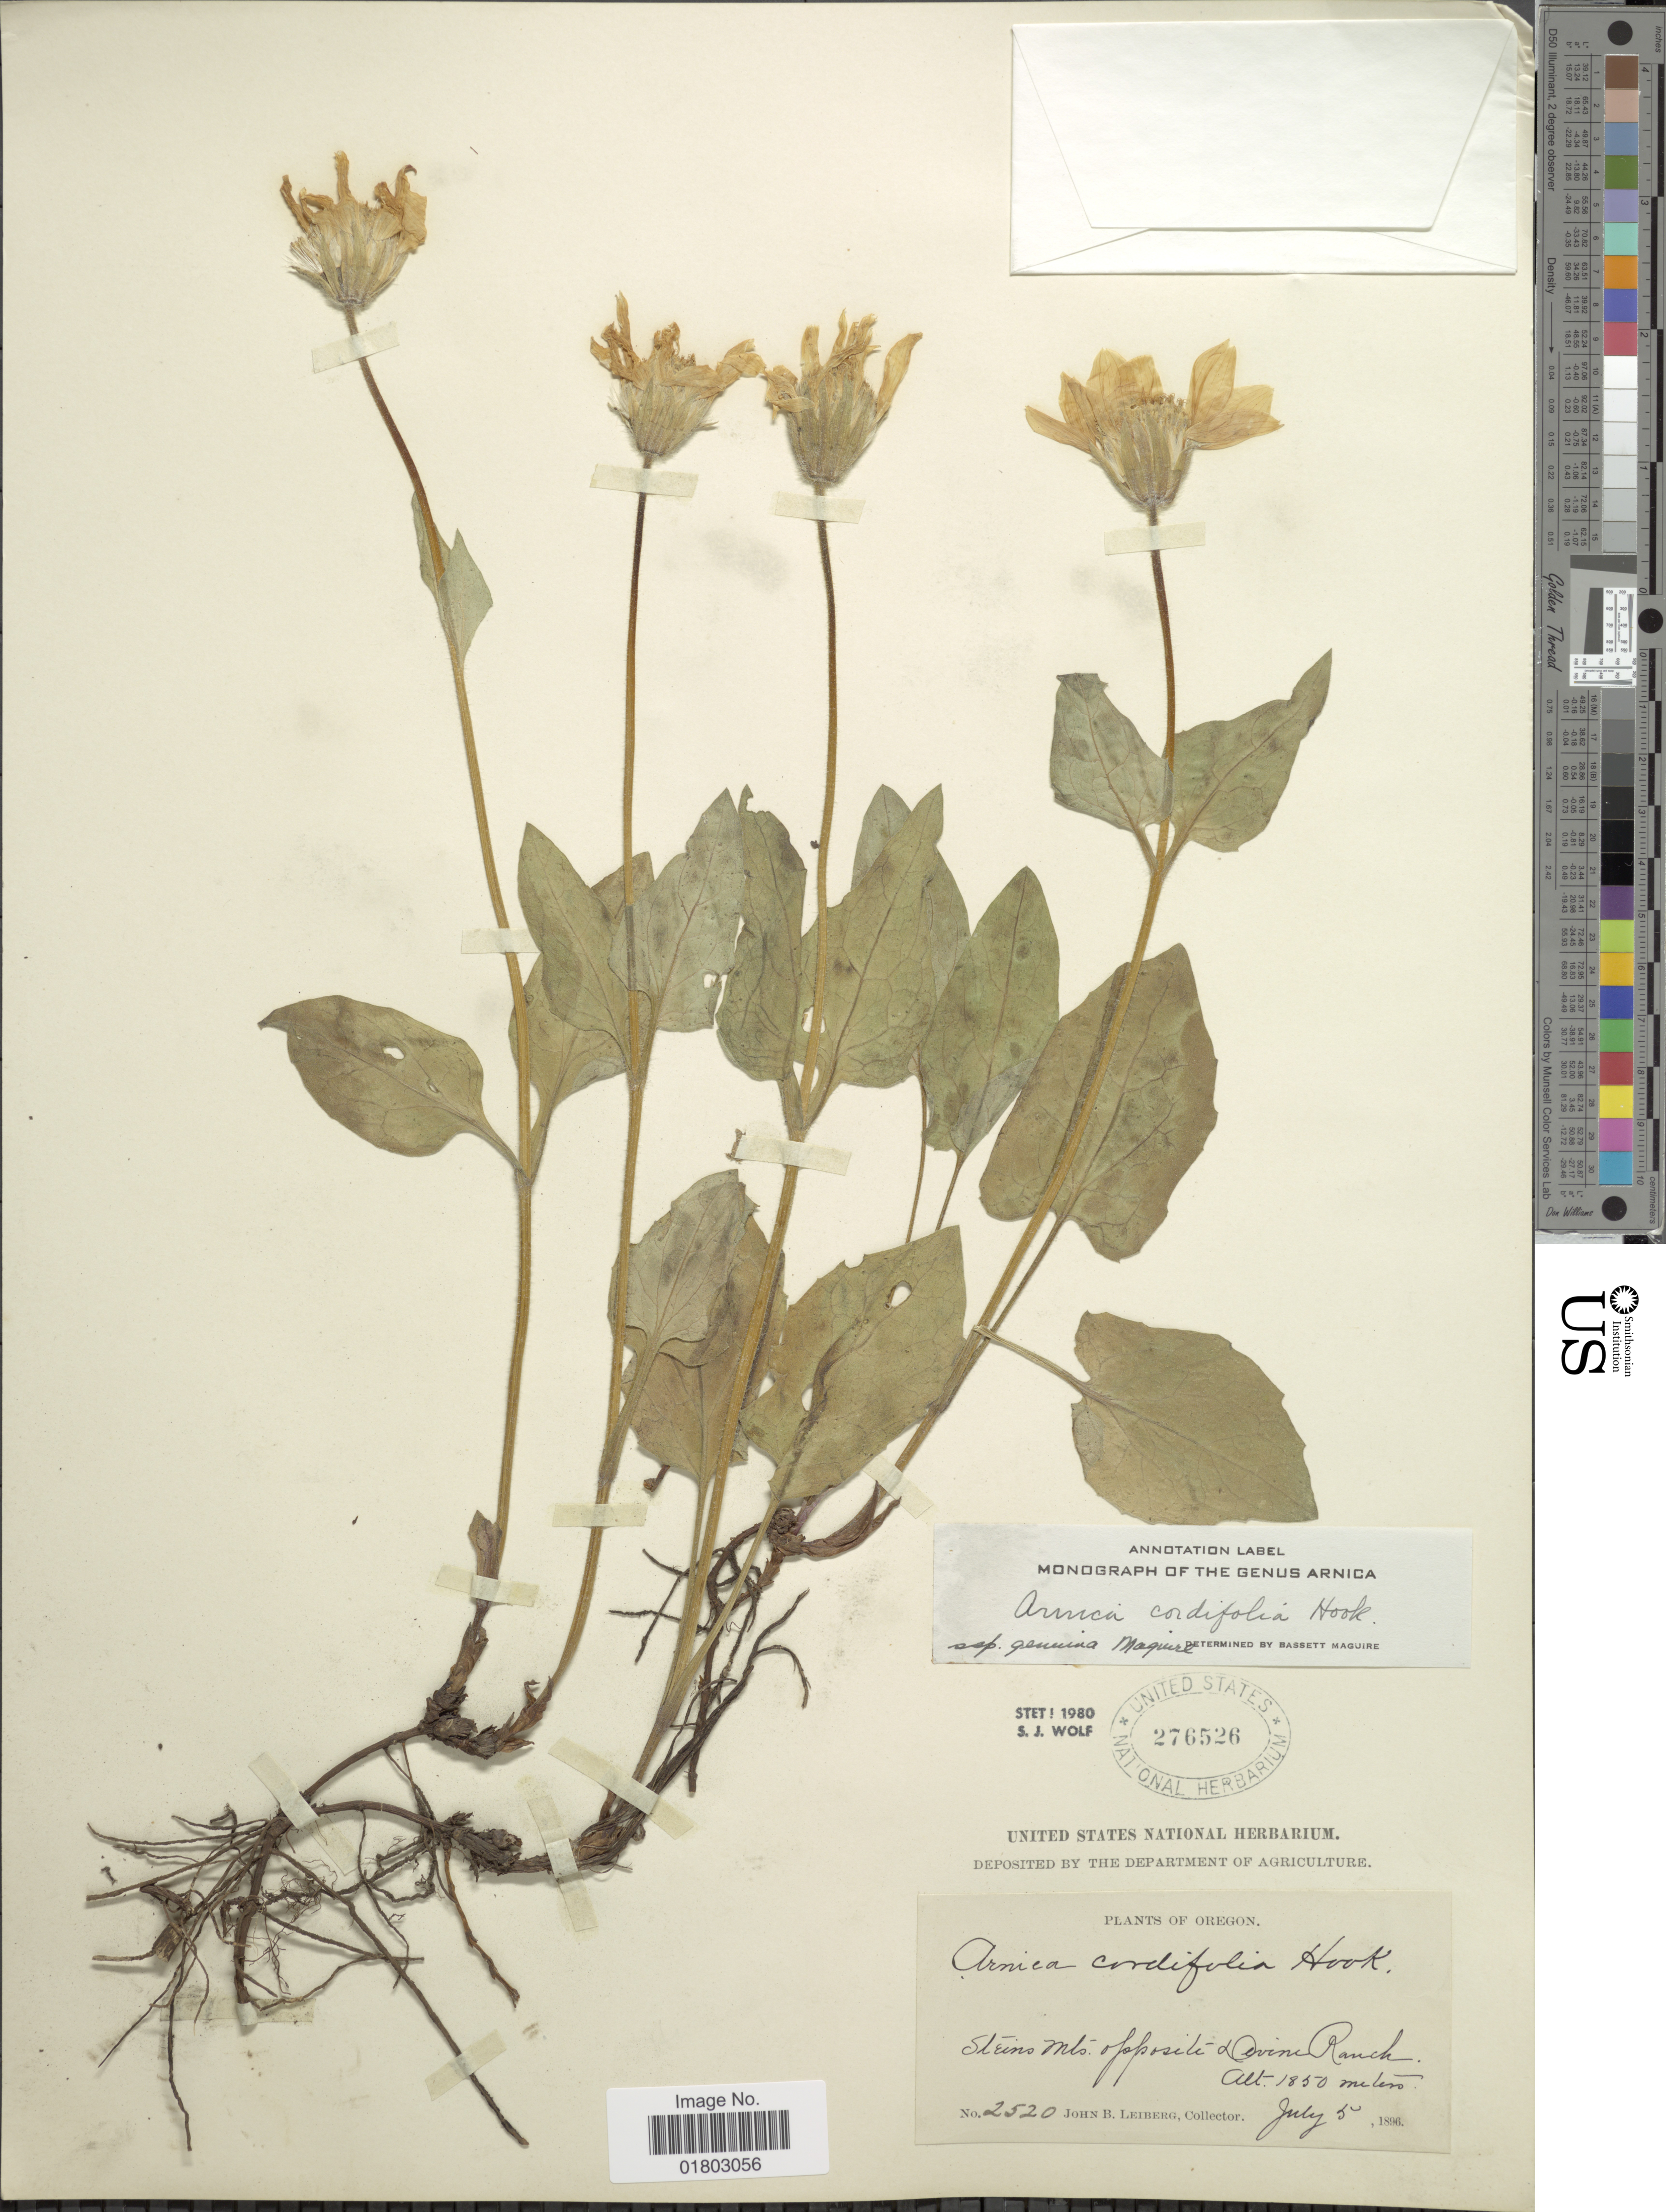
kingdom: Plantae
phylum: Tracheophyta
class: Magnoliopsida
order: Asterales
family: Asteraceae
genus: Arnica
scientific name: Arnica cordifolia subsp. genuina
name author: Maguire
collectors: J. B. Leiberg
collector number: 2520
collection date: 1896-07-05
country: United States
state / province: Oregon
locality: Steins Mts opposite Devine Ranch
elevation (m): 1850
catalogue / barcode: US 276526